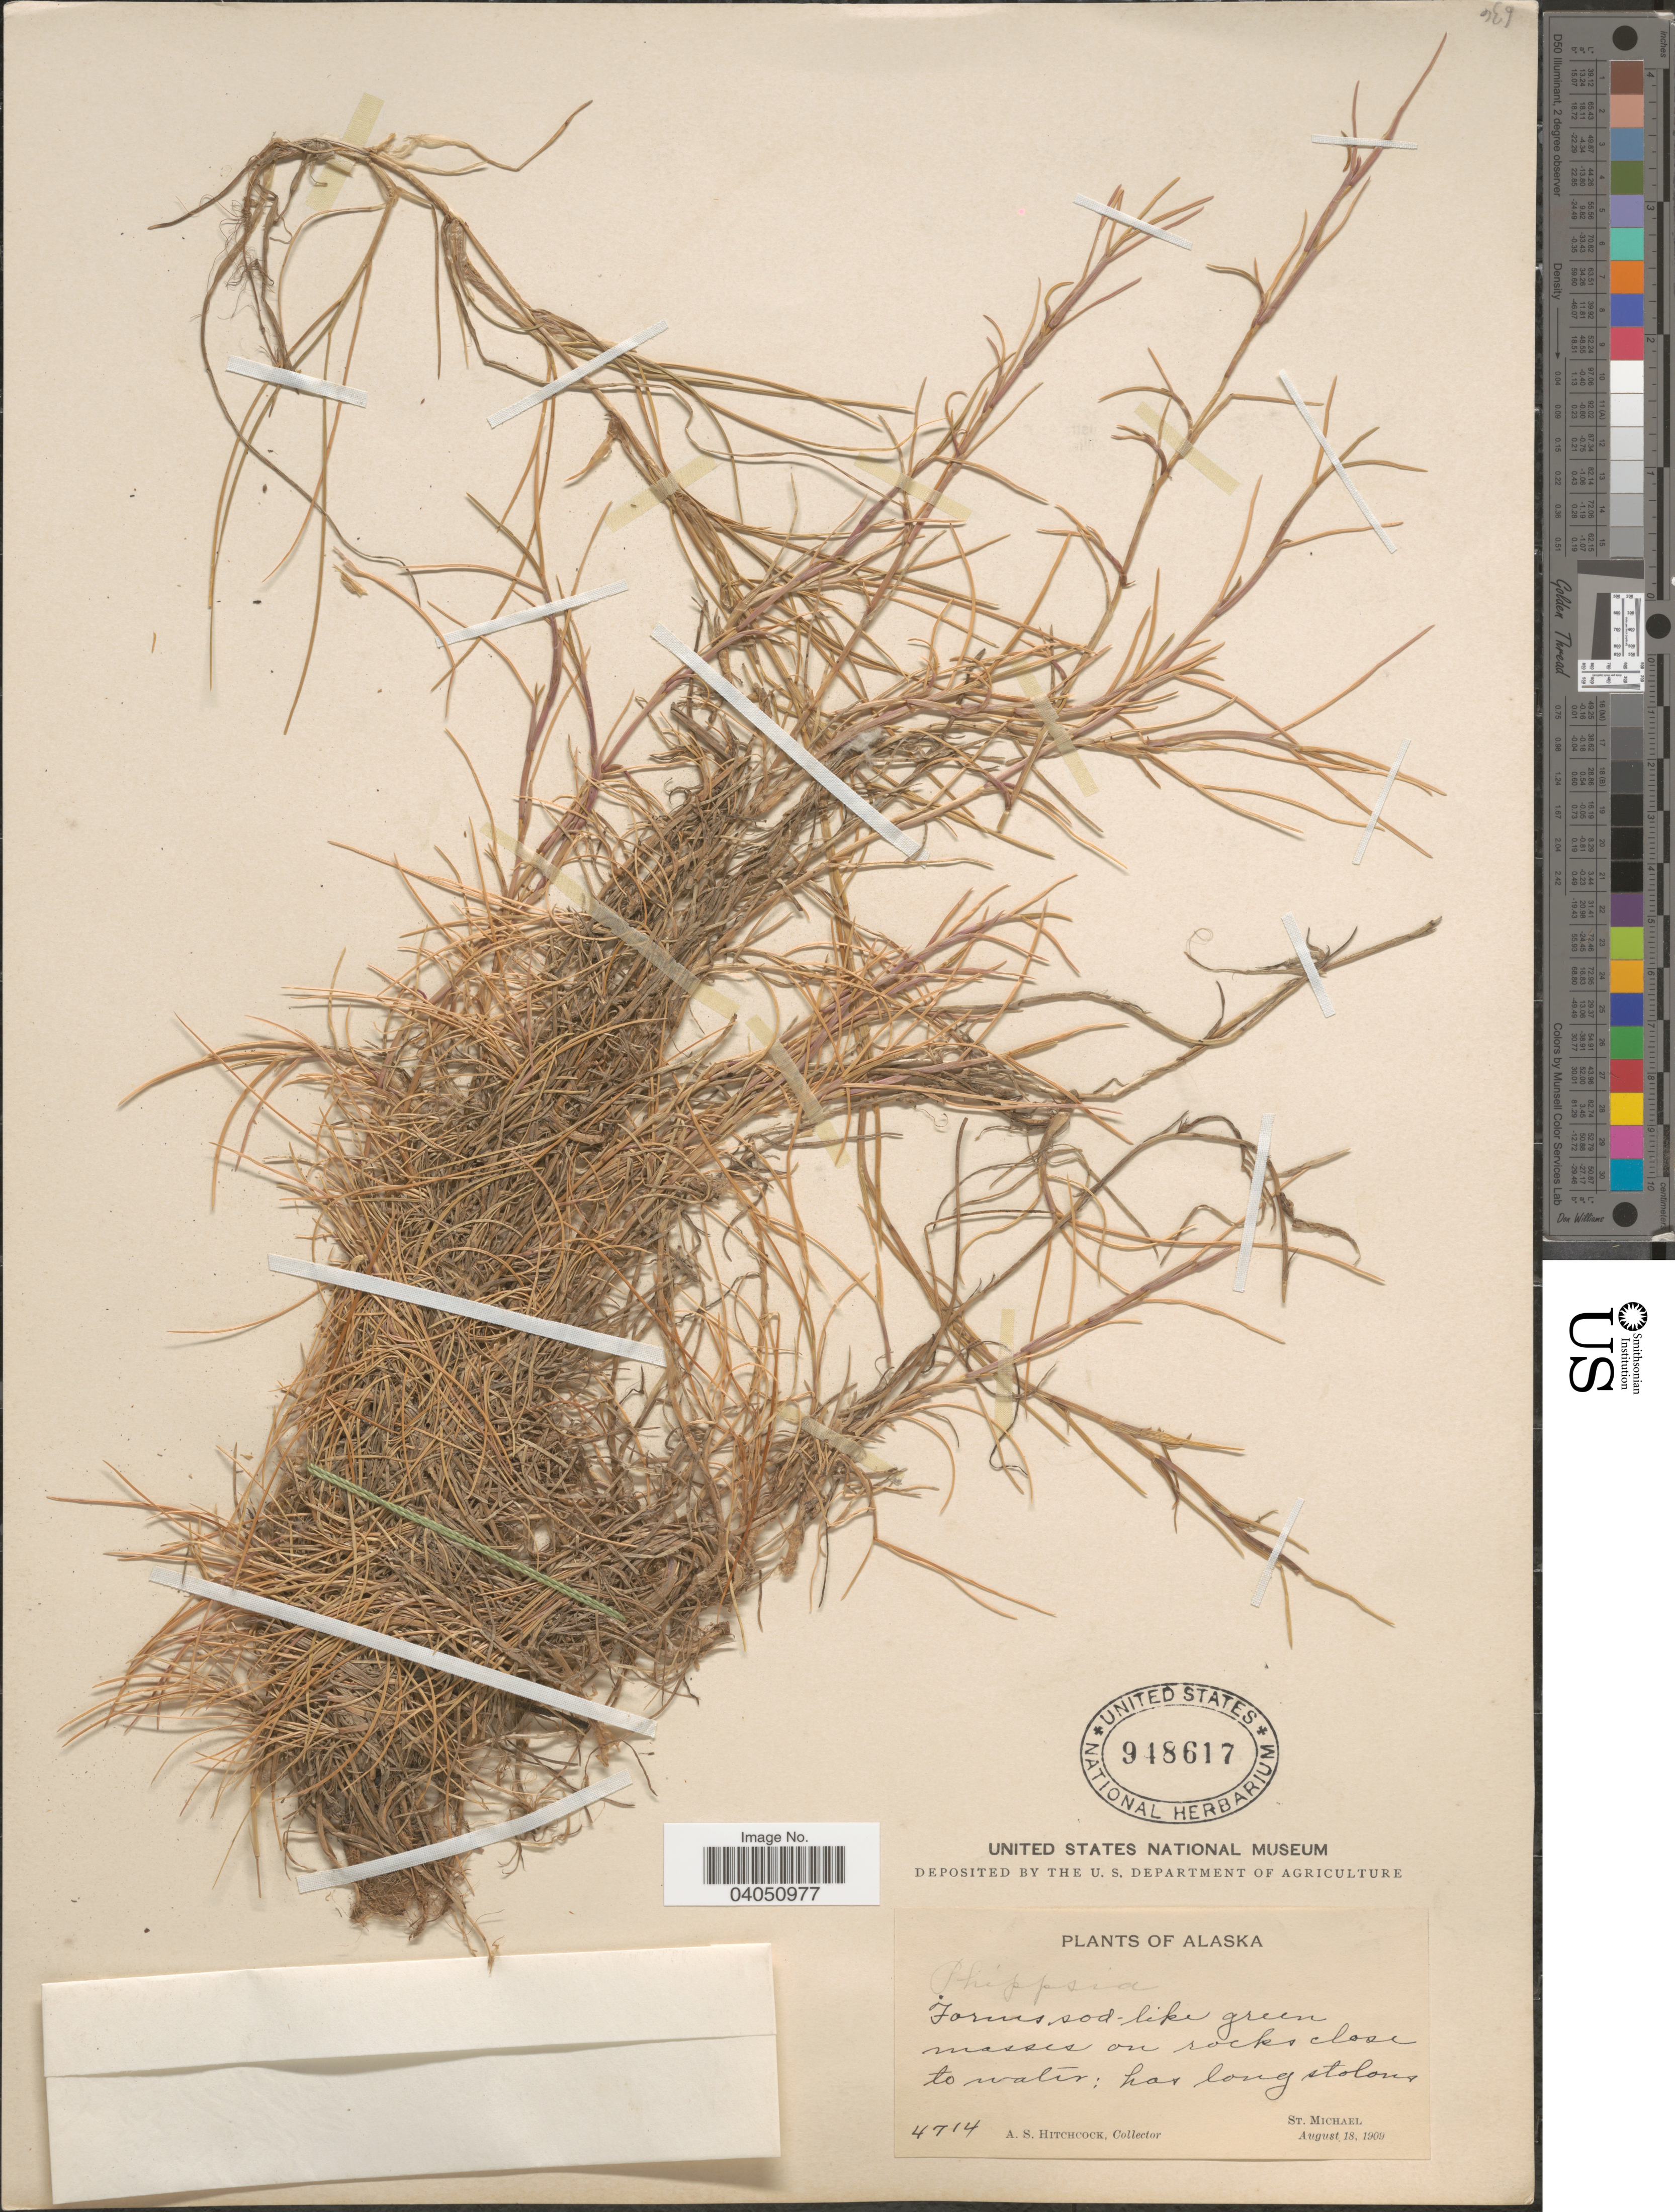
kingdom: Plantae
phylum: Tracheophyta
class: Liliopsida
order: Poales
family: Poaceae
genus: Phippsia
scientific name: Phippsia algida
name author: (Sol.) R. Br.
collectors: A. S. Hitchcock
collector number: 4714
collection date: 1909-08-18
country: United States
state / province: Alaska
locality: St. Michael.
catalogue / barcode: US 948617